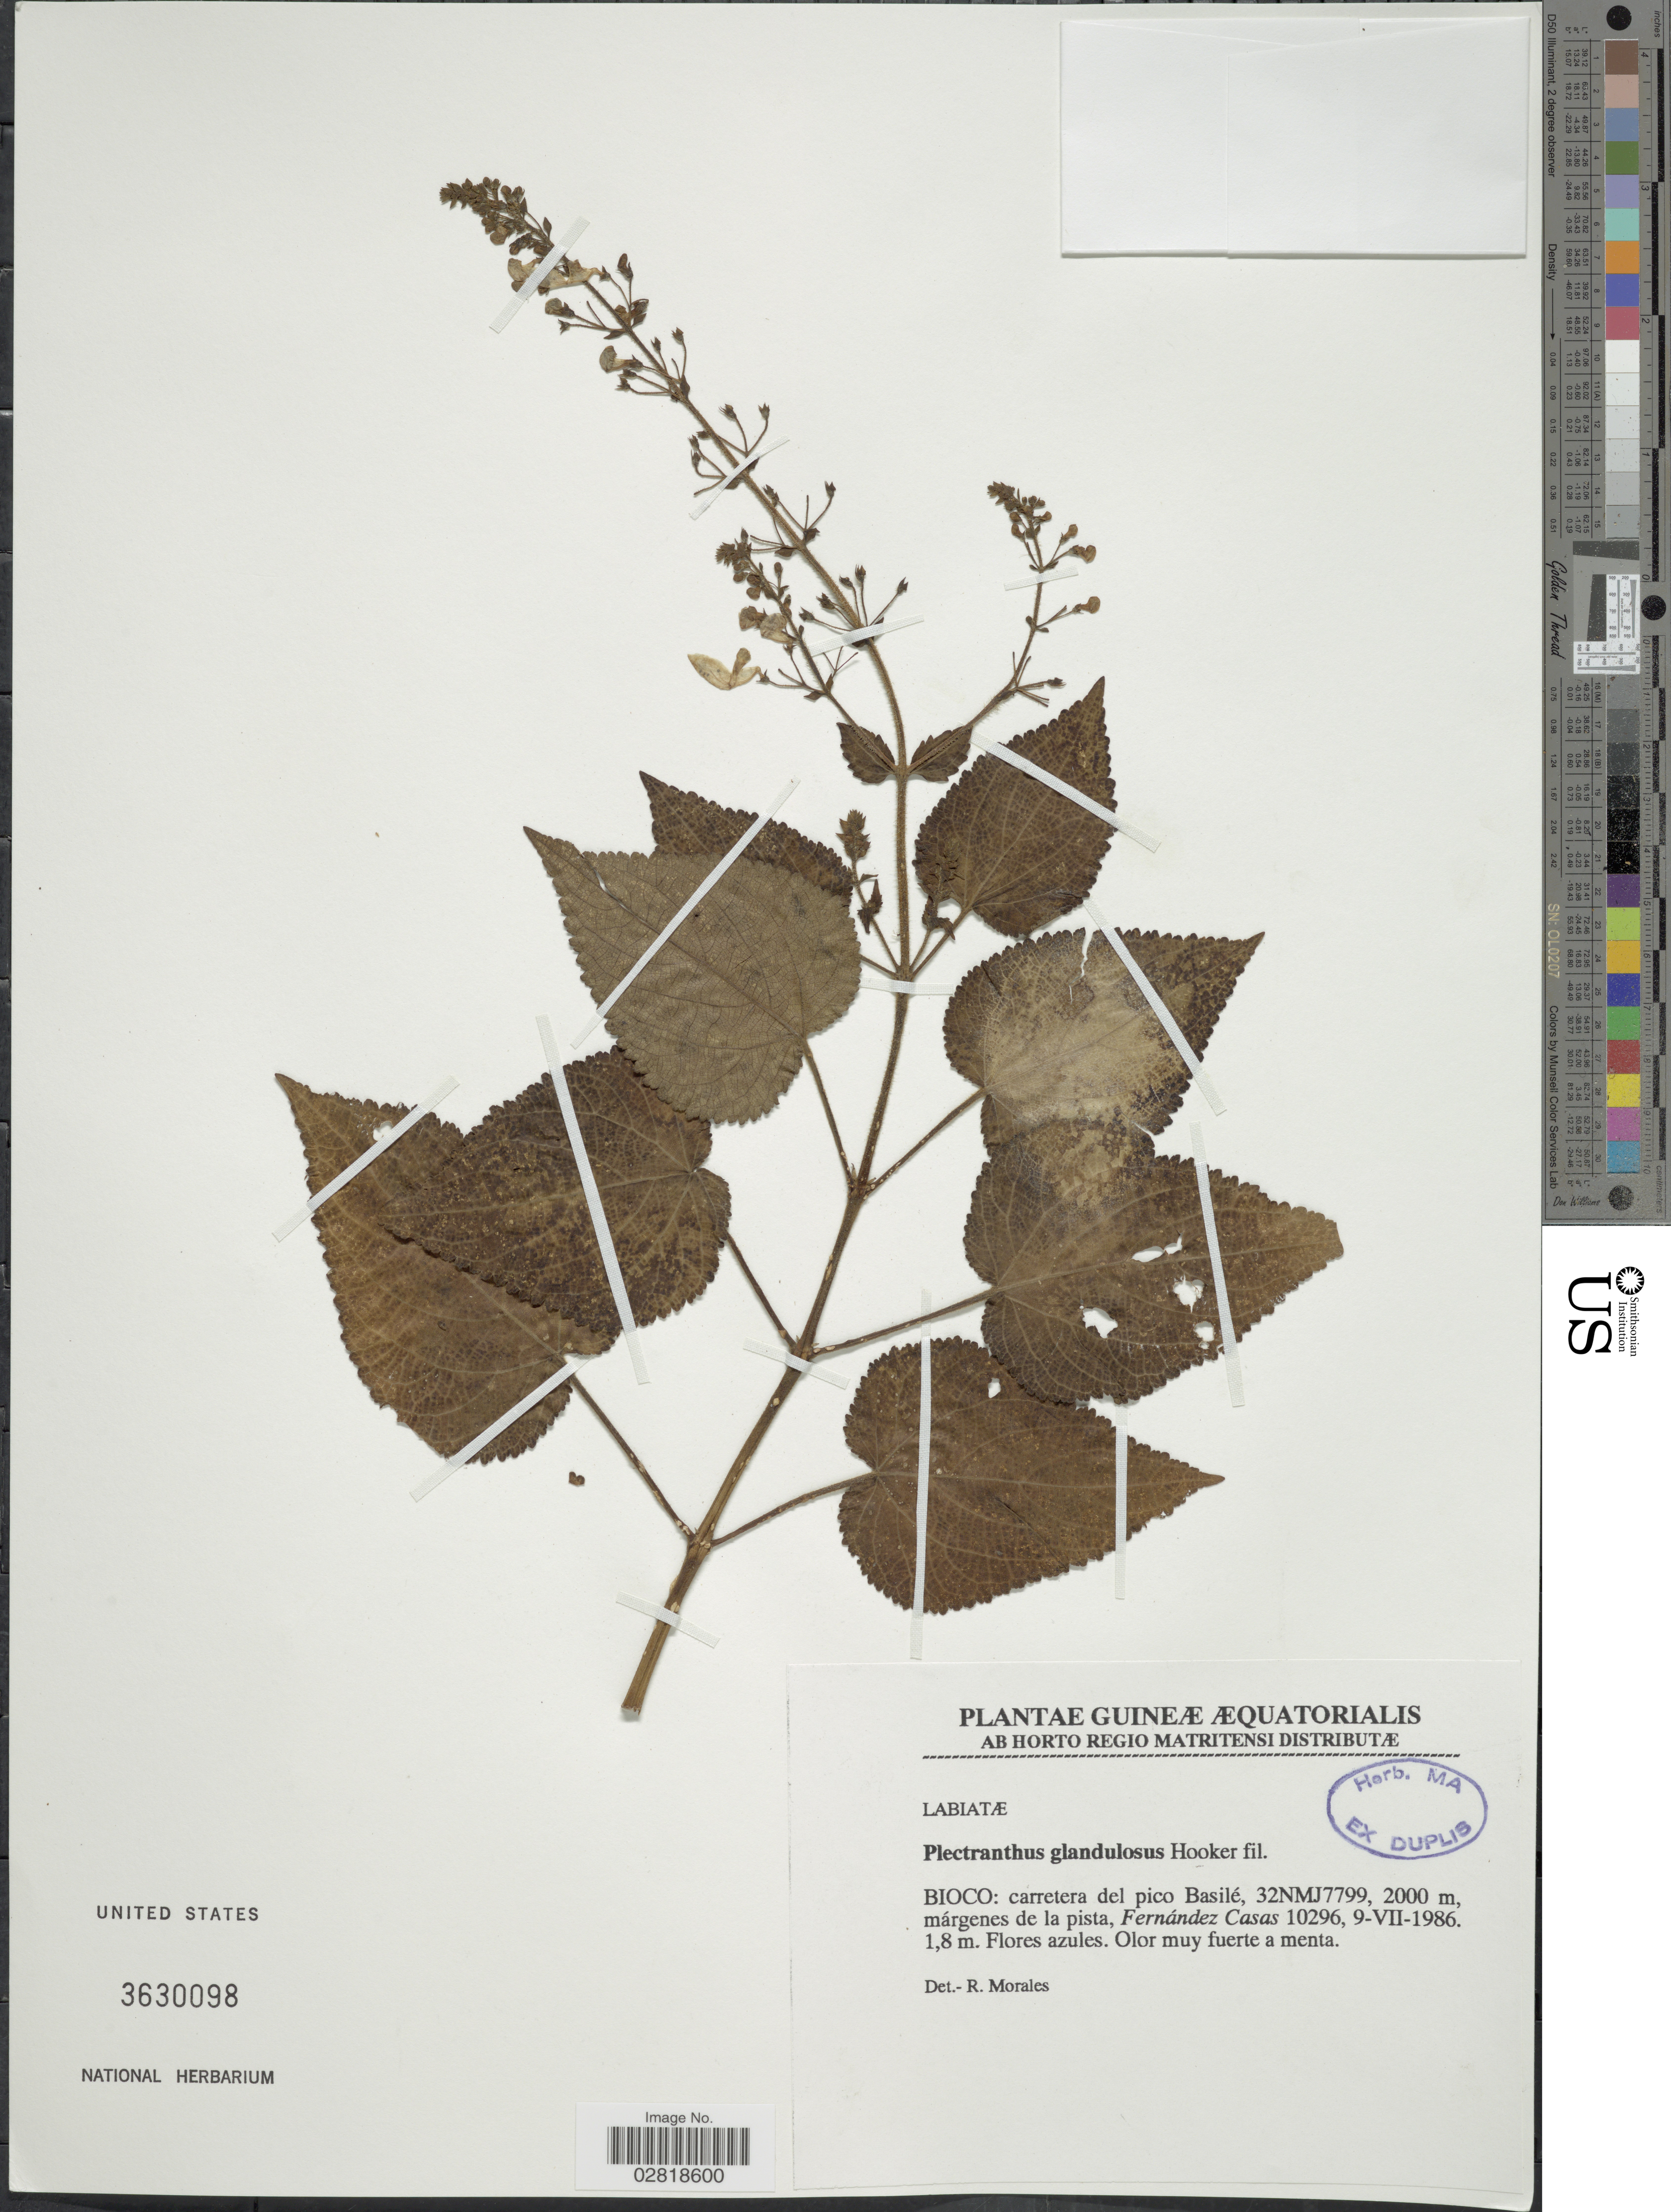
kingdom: Plantae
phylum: Tracheophyta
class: Magnoliopsida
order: Lamiales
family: Lamiaceae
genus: Plectranthus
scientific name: Plectranthus glandulosus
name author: Hook. f.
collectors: F. Casas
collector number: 10296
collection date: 1986-07-09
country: Equatorial Guinea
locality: Guineæ Æquatorialis. Bioco: carretera al pico Basilé, 32NMK7801.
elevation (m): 2000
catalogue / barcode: US 3630098